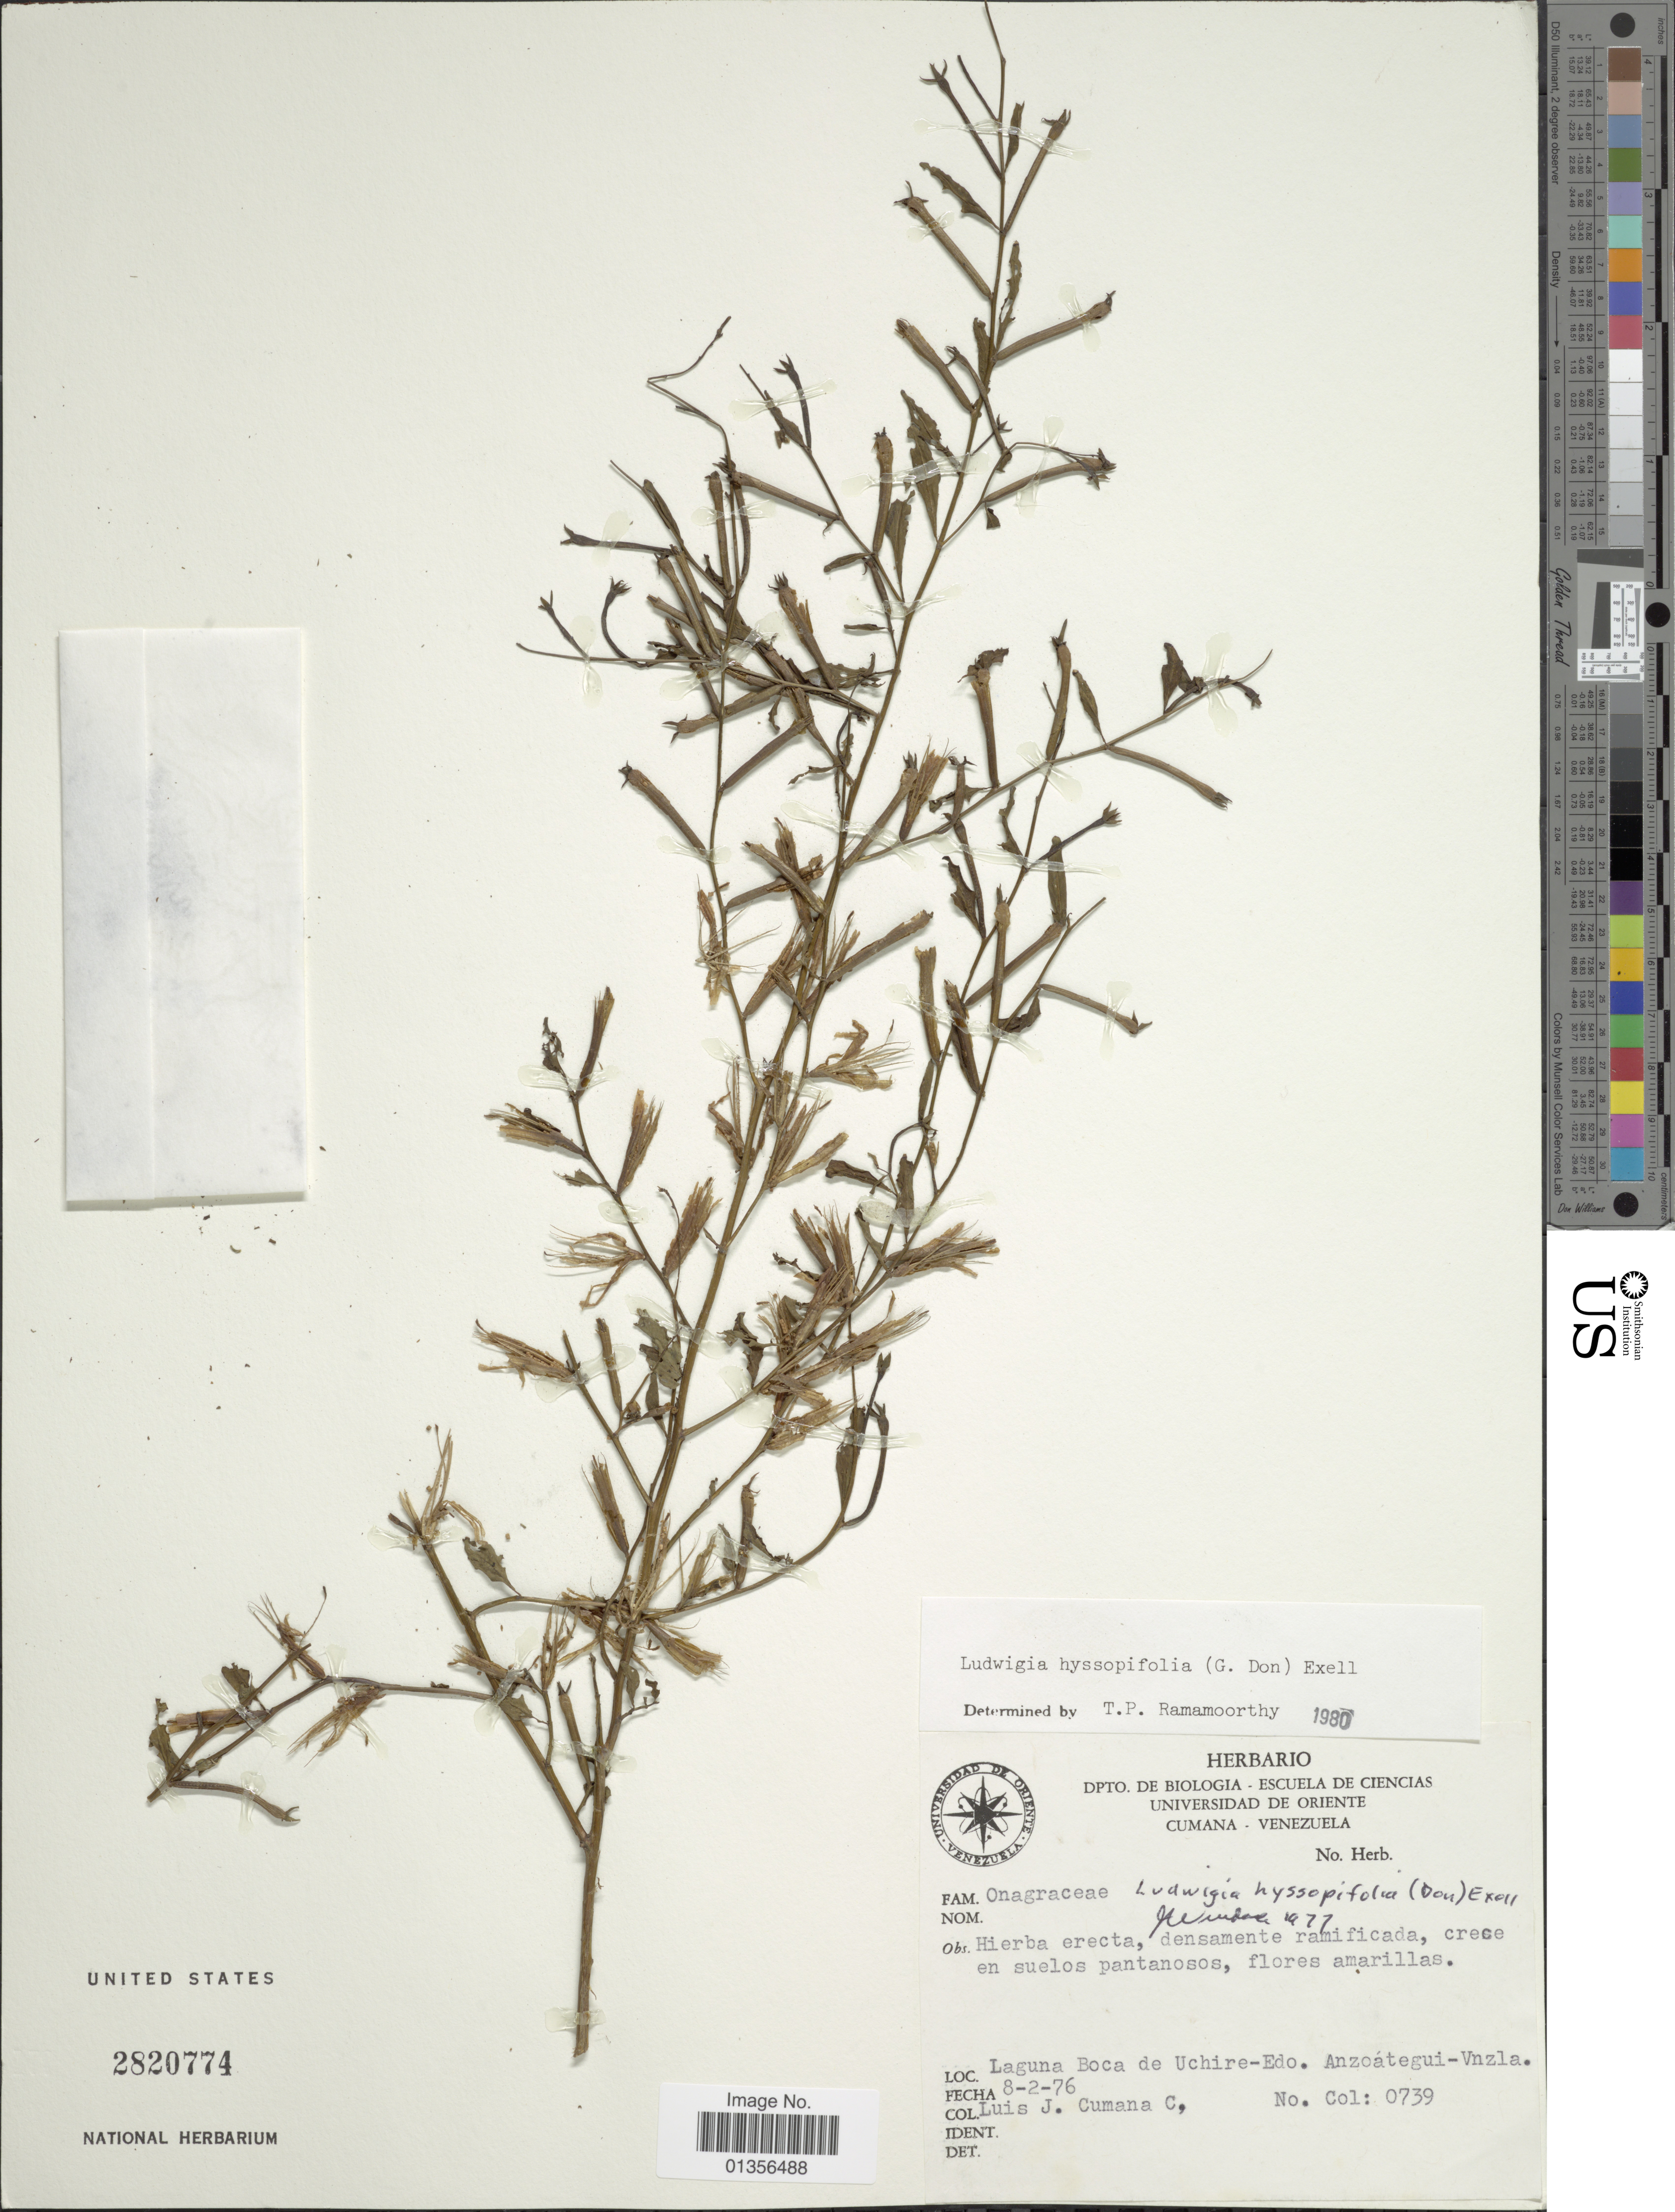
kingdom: Plantae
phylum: Tracheophyta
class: Magnoliopsida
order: Myrtales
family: Onagraceae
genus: Ludwigia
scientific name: Ludwigia hyssopifolia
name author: (G. Don) Exell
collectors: L. J. Cumaná C.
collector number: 739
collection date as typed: Transcribed d/m/y: 8/2/76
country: Venezuela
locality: Cumana, Laguna Boca de Uchire-Edo. Anzoátegui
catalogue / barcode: US 2820774